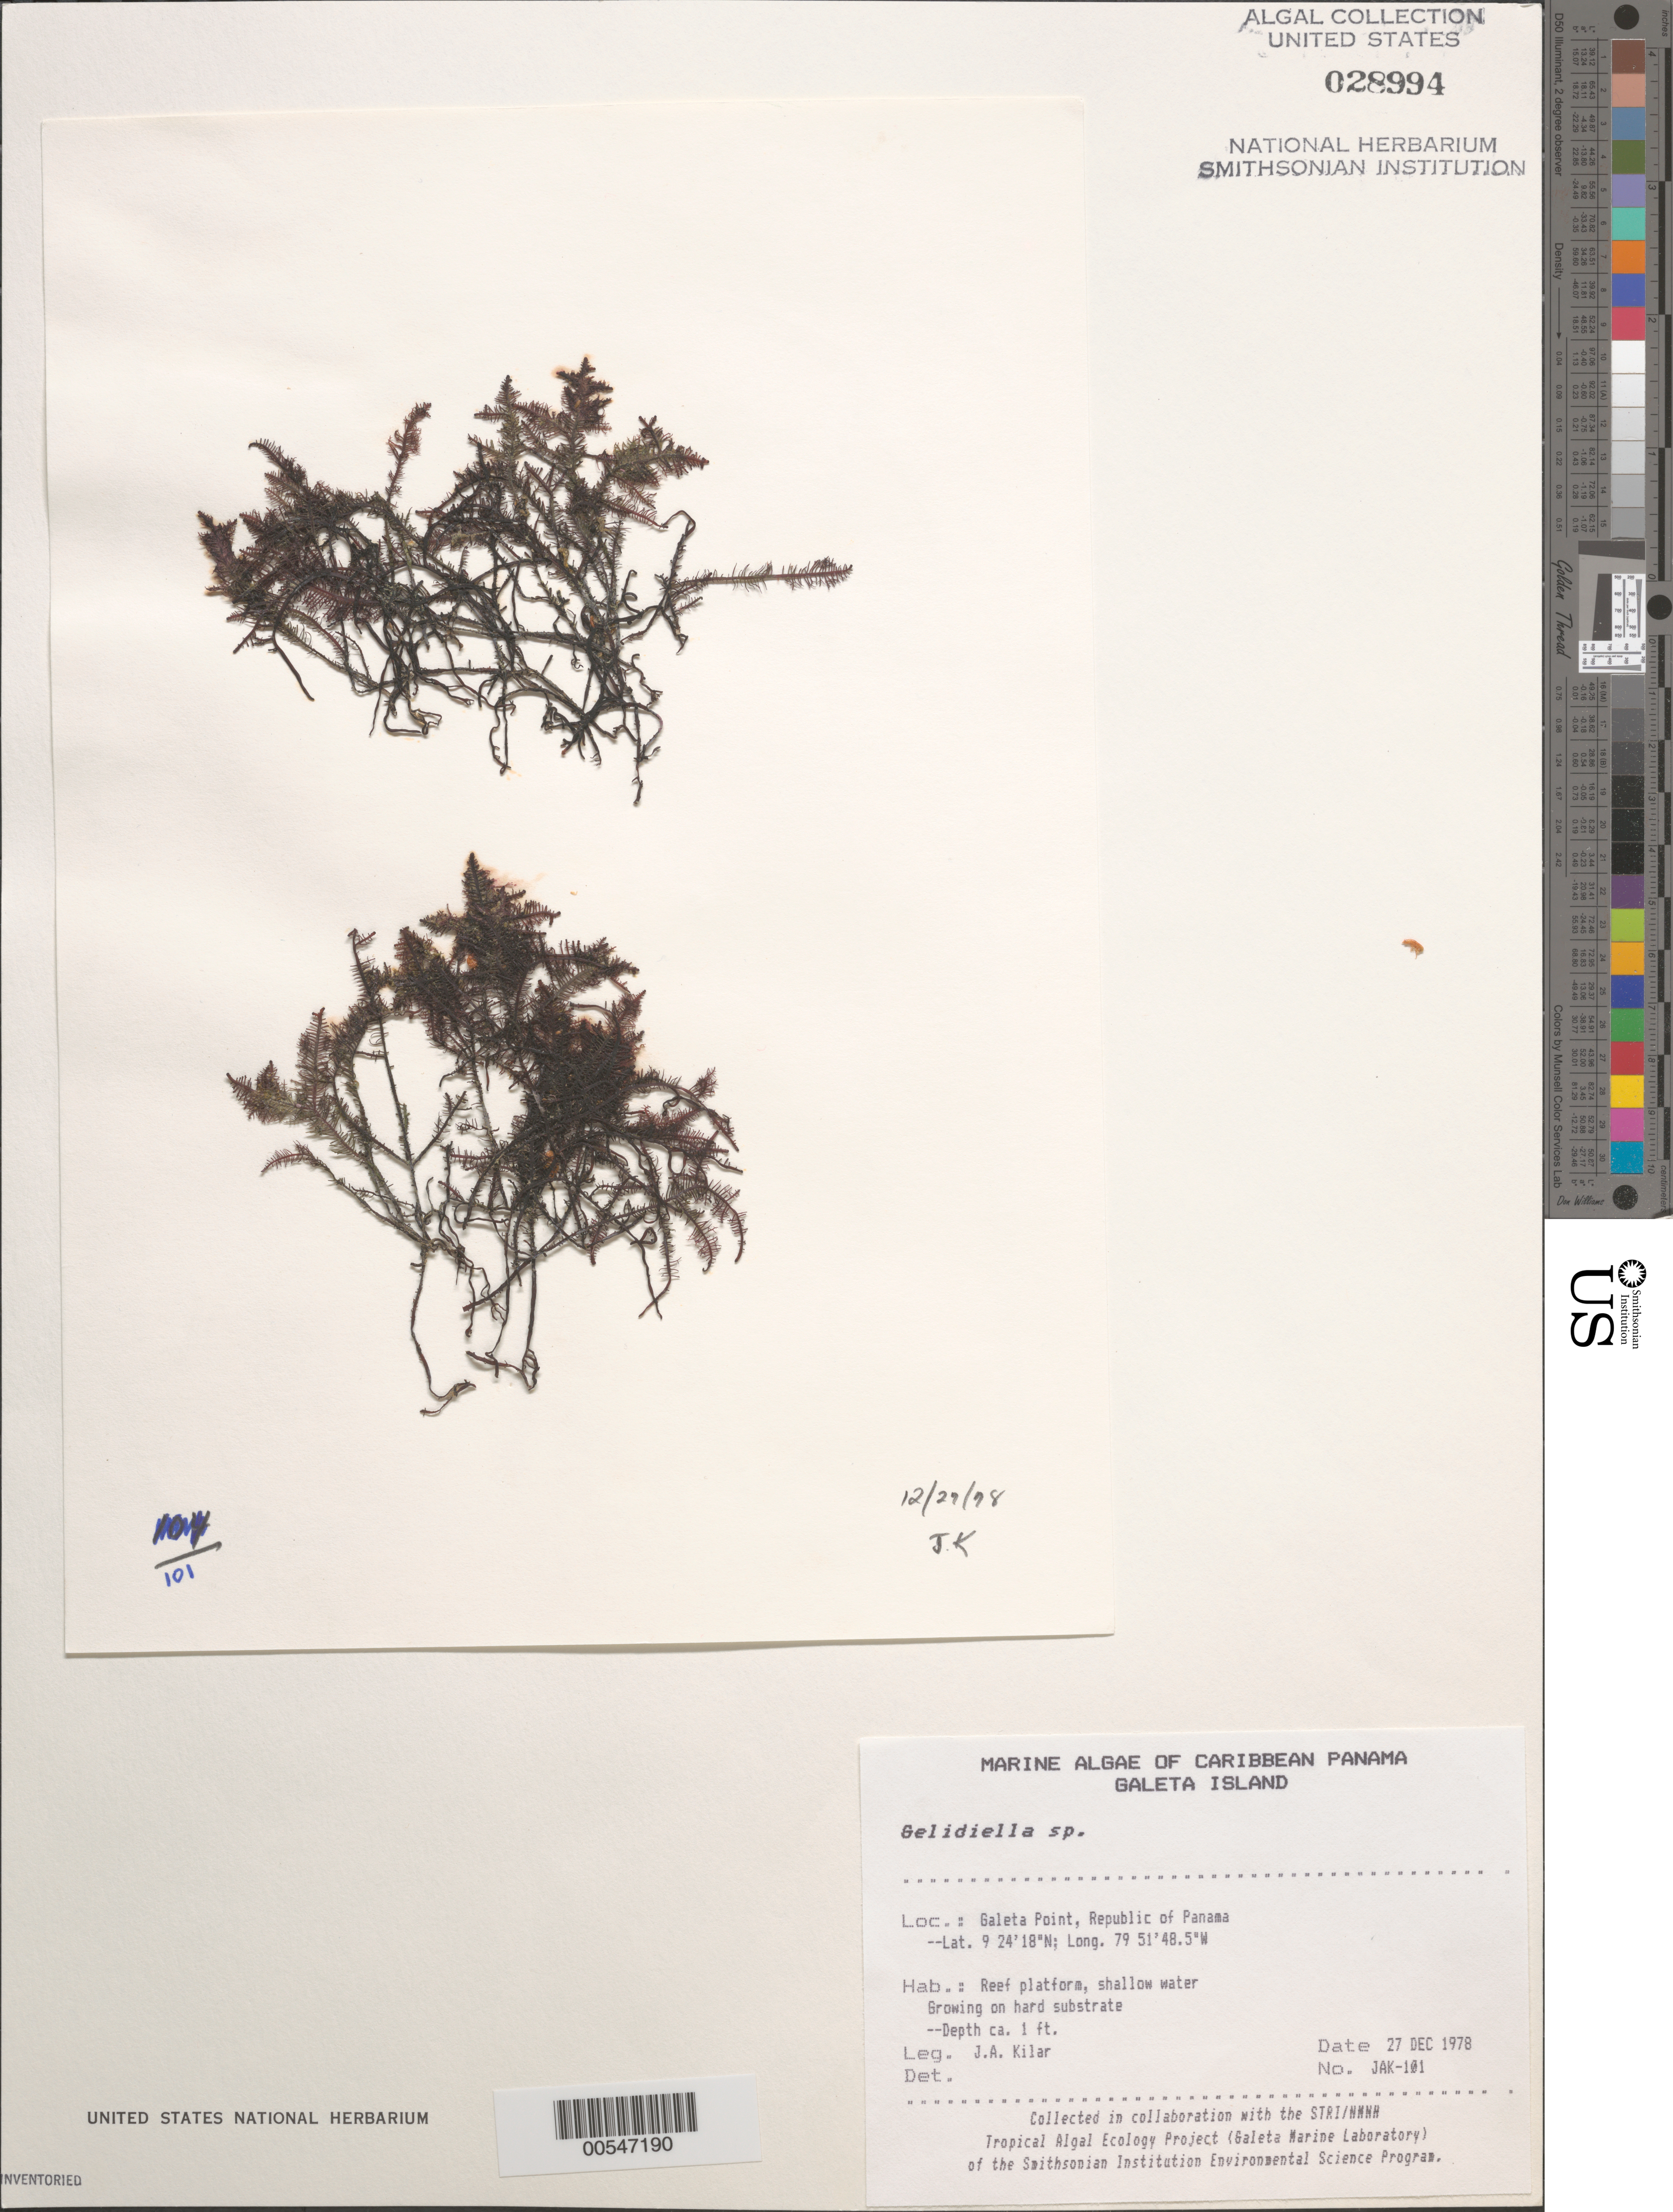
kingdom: Plantae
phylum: Rhodophyta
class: Florideophyceae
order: Gelidiales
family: Gelidiellaceae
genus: Gelidiella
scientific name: Gelidiella sp.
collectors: J. A. Kilar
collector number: JAK-101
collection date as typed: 27 Dec 1978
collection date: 1978-12-27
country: Panama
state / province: Colón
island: Galeta Island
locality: Galeta Point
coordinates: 9 24' 18" N, 79 51' 48.5" W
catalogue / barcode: US 28994